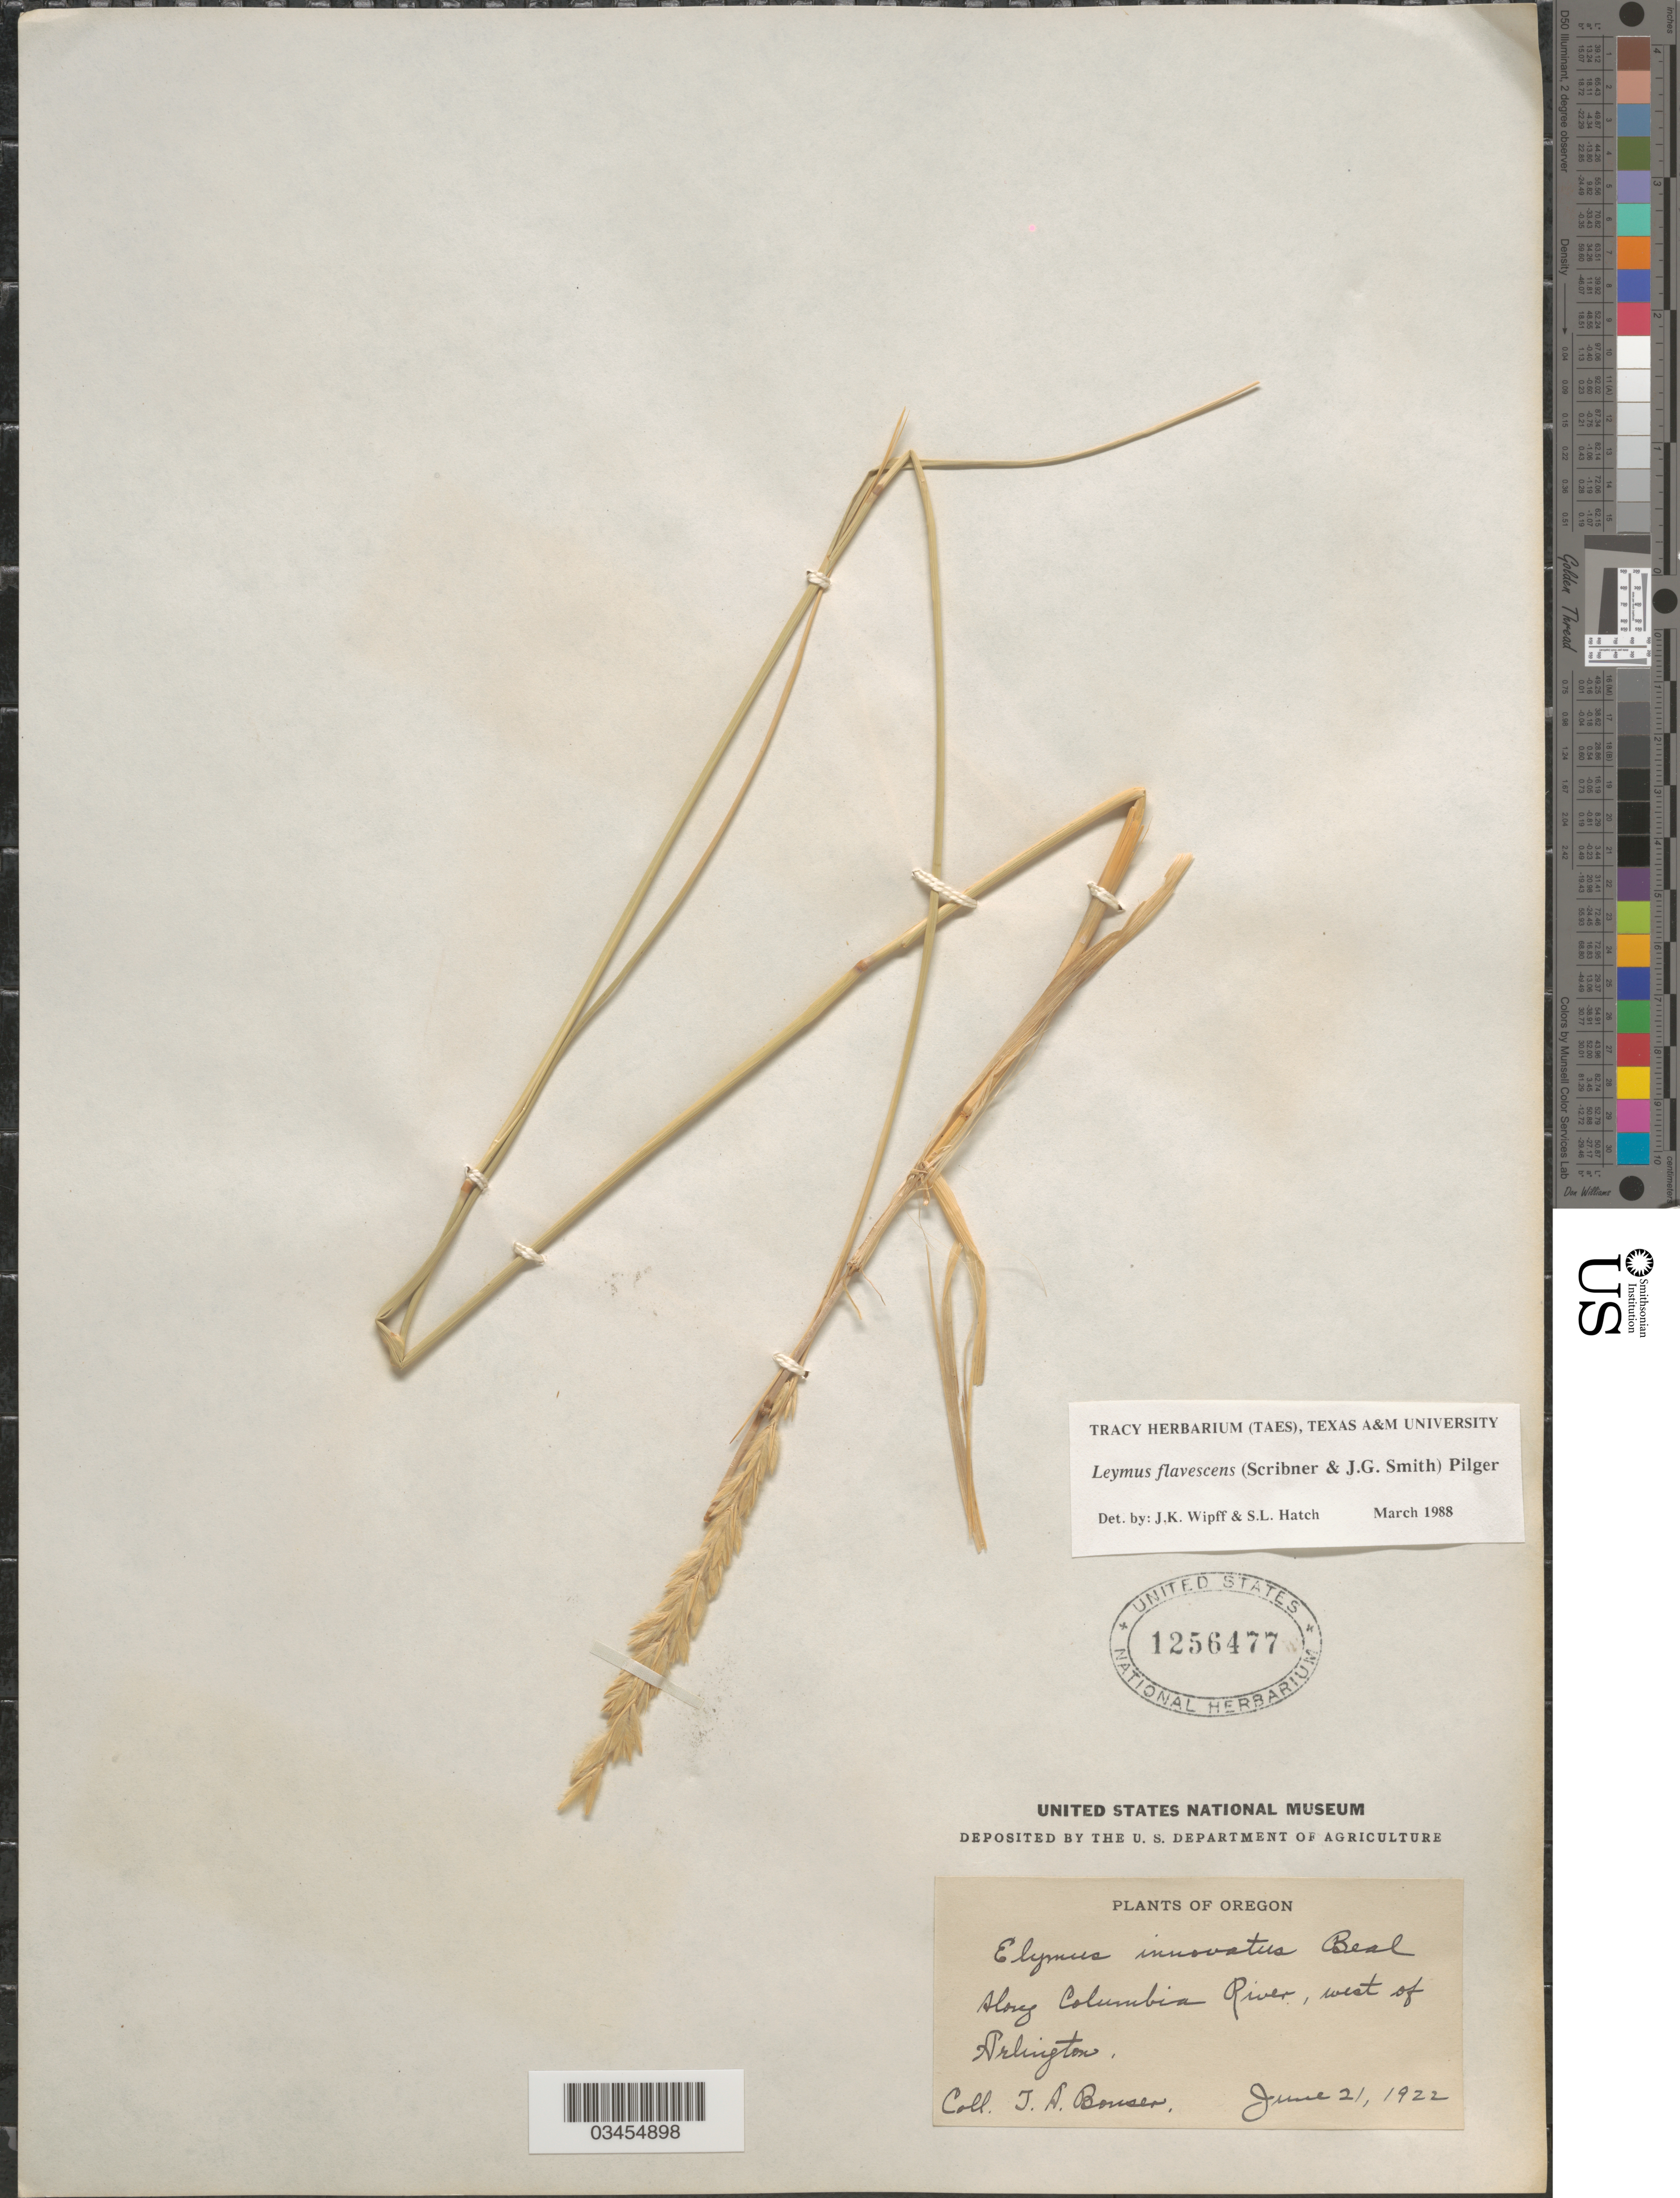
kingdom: Plantae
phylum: Tracheophyta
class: Liliopsida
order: Poales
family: Poaceae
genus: Leymus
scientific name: Leymus flavescens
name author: (Scribn. & J.G. Sm.) Pilg.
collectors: T. Bouser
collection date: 1922-06-21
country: United States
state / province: Oregon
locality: Along Columbia River, west of Arlington.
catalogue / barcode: US 1256477